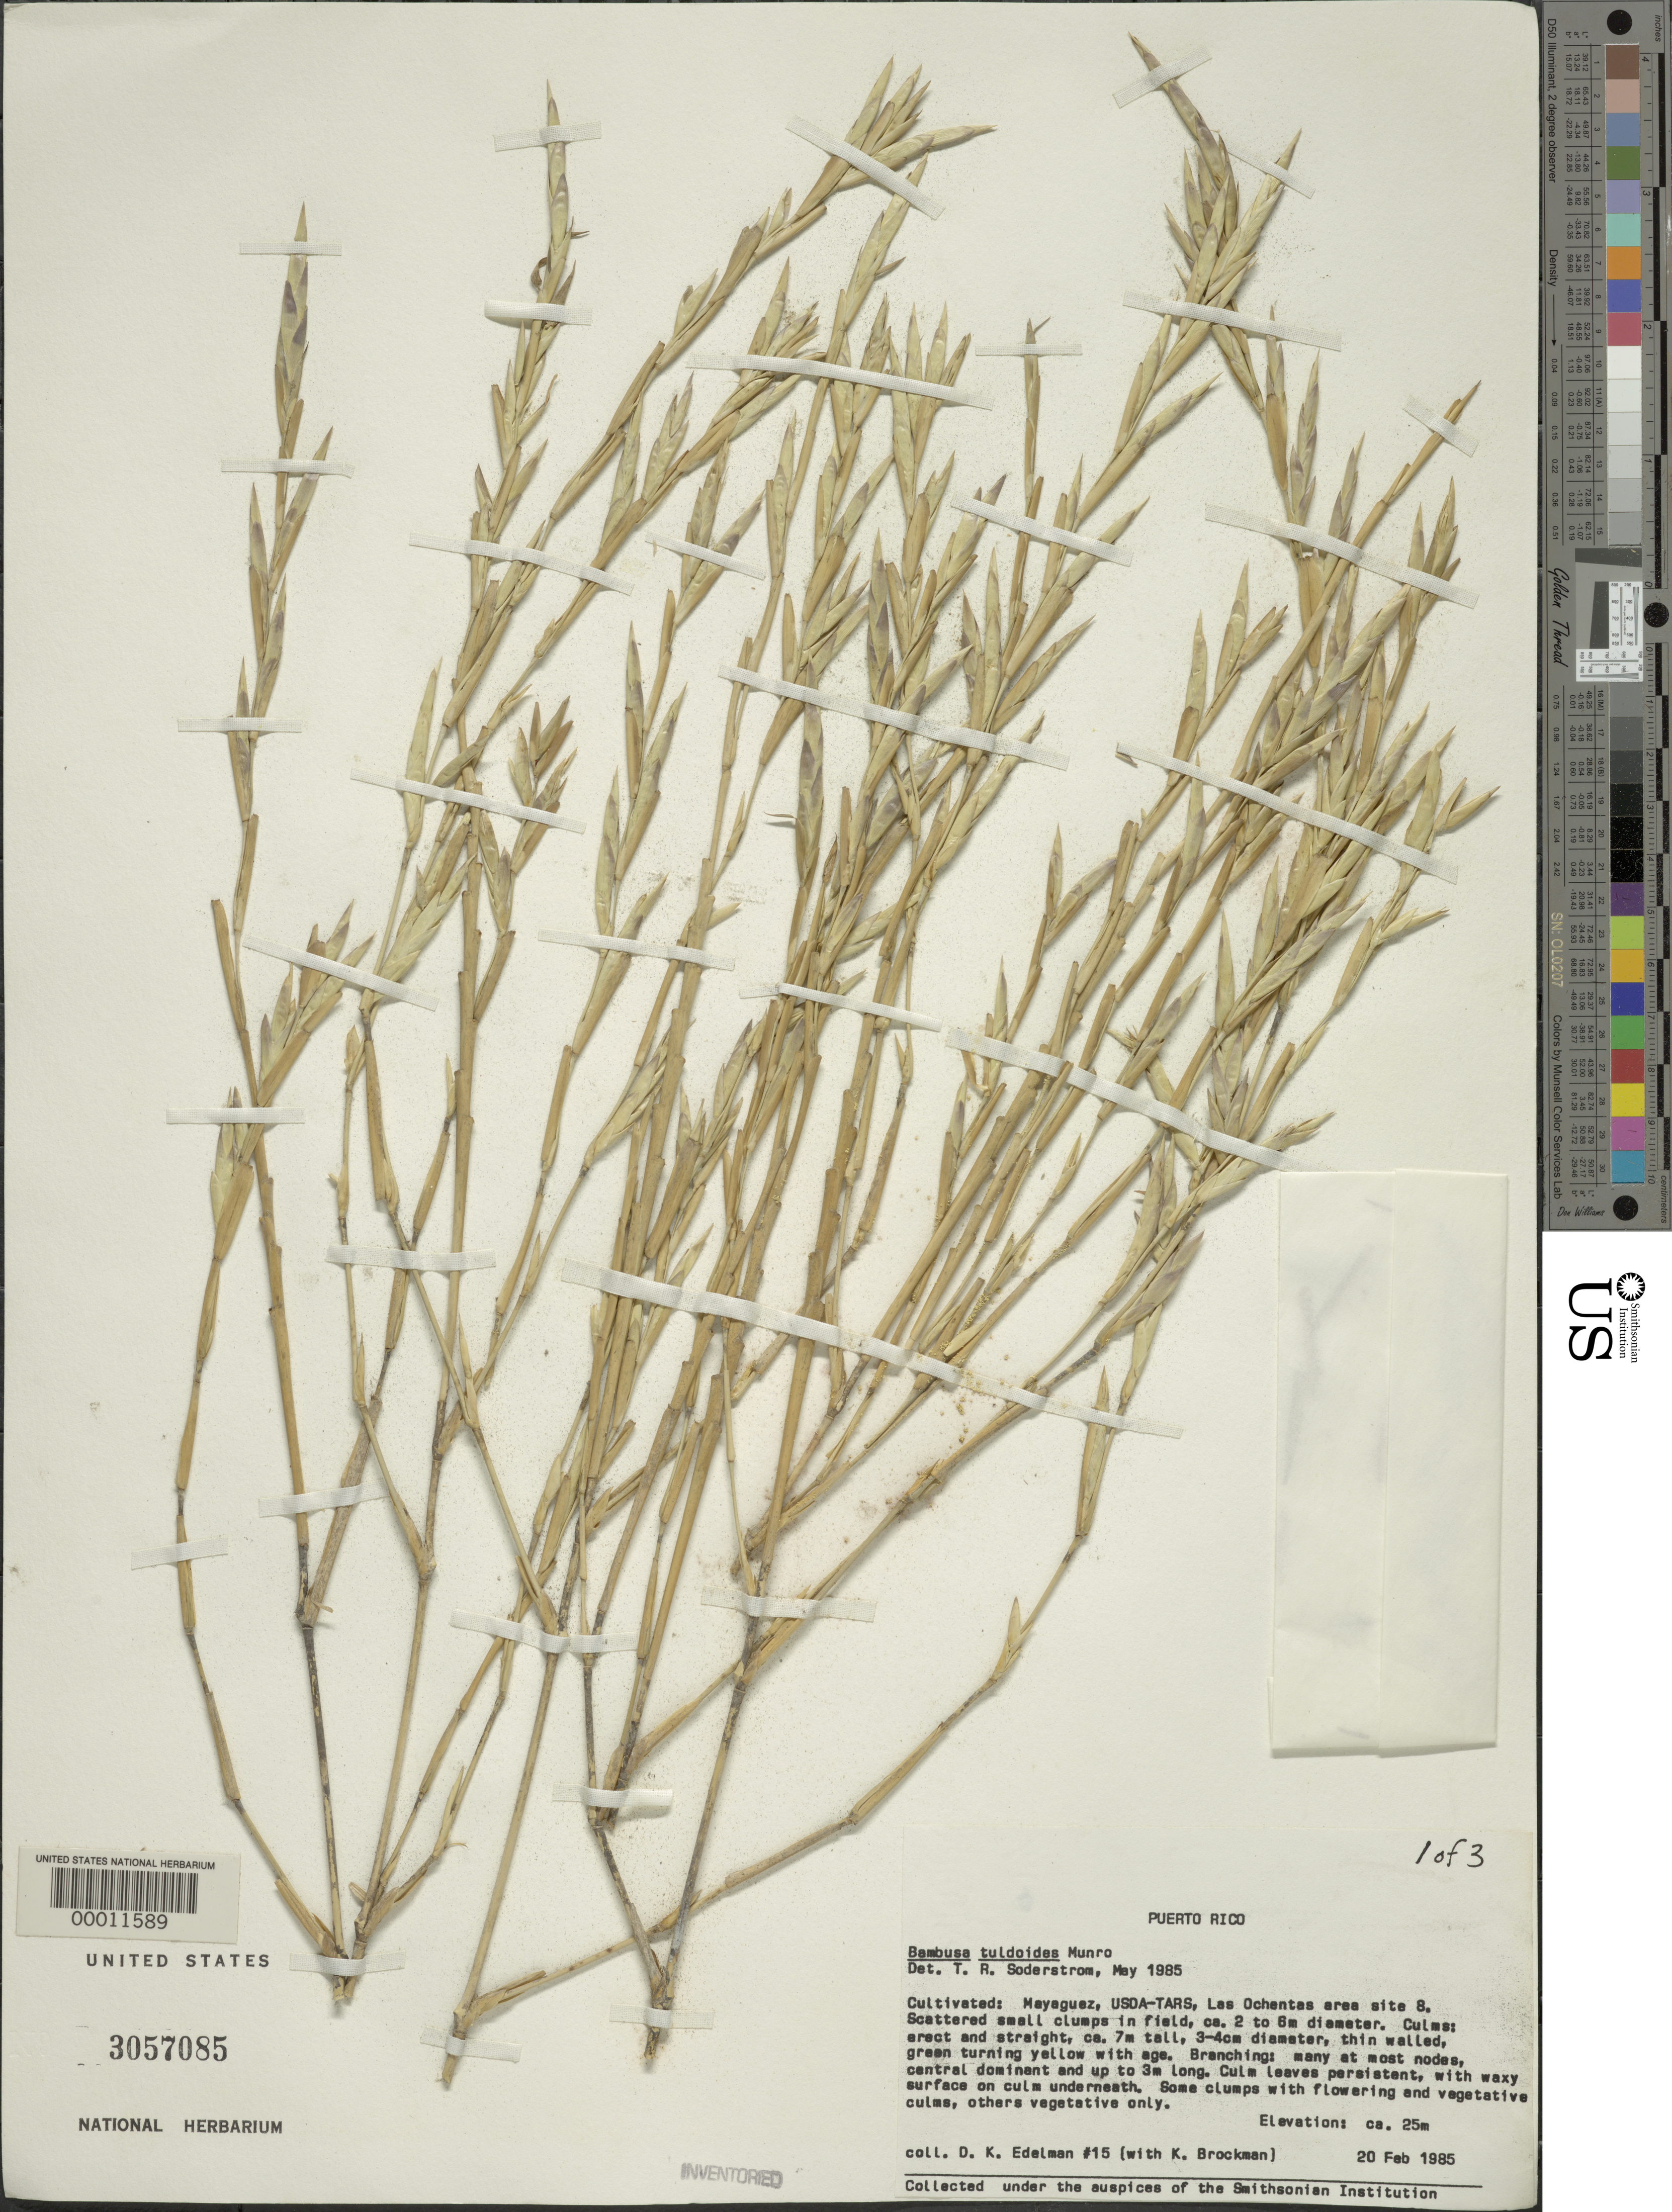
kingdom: Plantae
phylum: Tracheophyta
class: Liliopsida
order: Poales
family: Poaceae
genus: Bambusa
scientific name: Bambusa tuldoides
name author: Munro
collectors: D. Edelman & K. Brockman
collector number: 15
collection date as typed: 20 Feb 1985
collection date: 1985-02-20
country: Puerto Rico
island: Greater Antilles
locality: Mayaguez, usda-tars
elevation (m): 25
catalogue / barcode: US 3057085